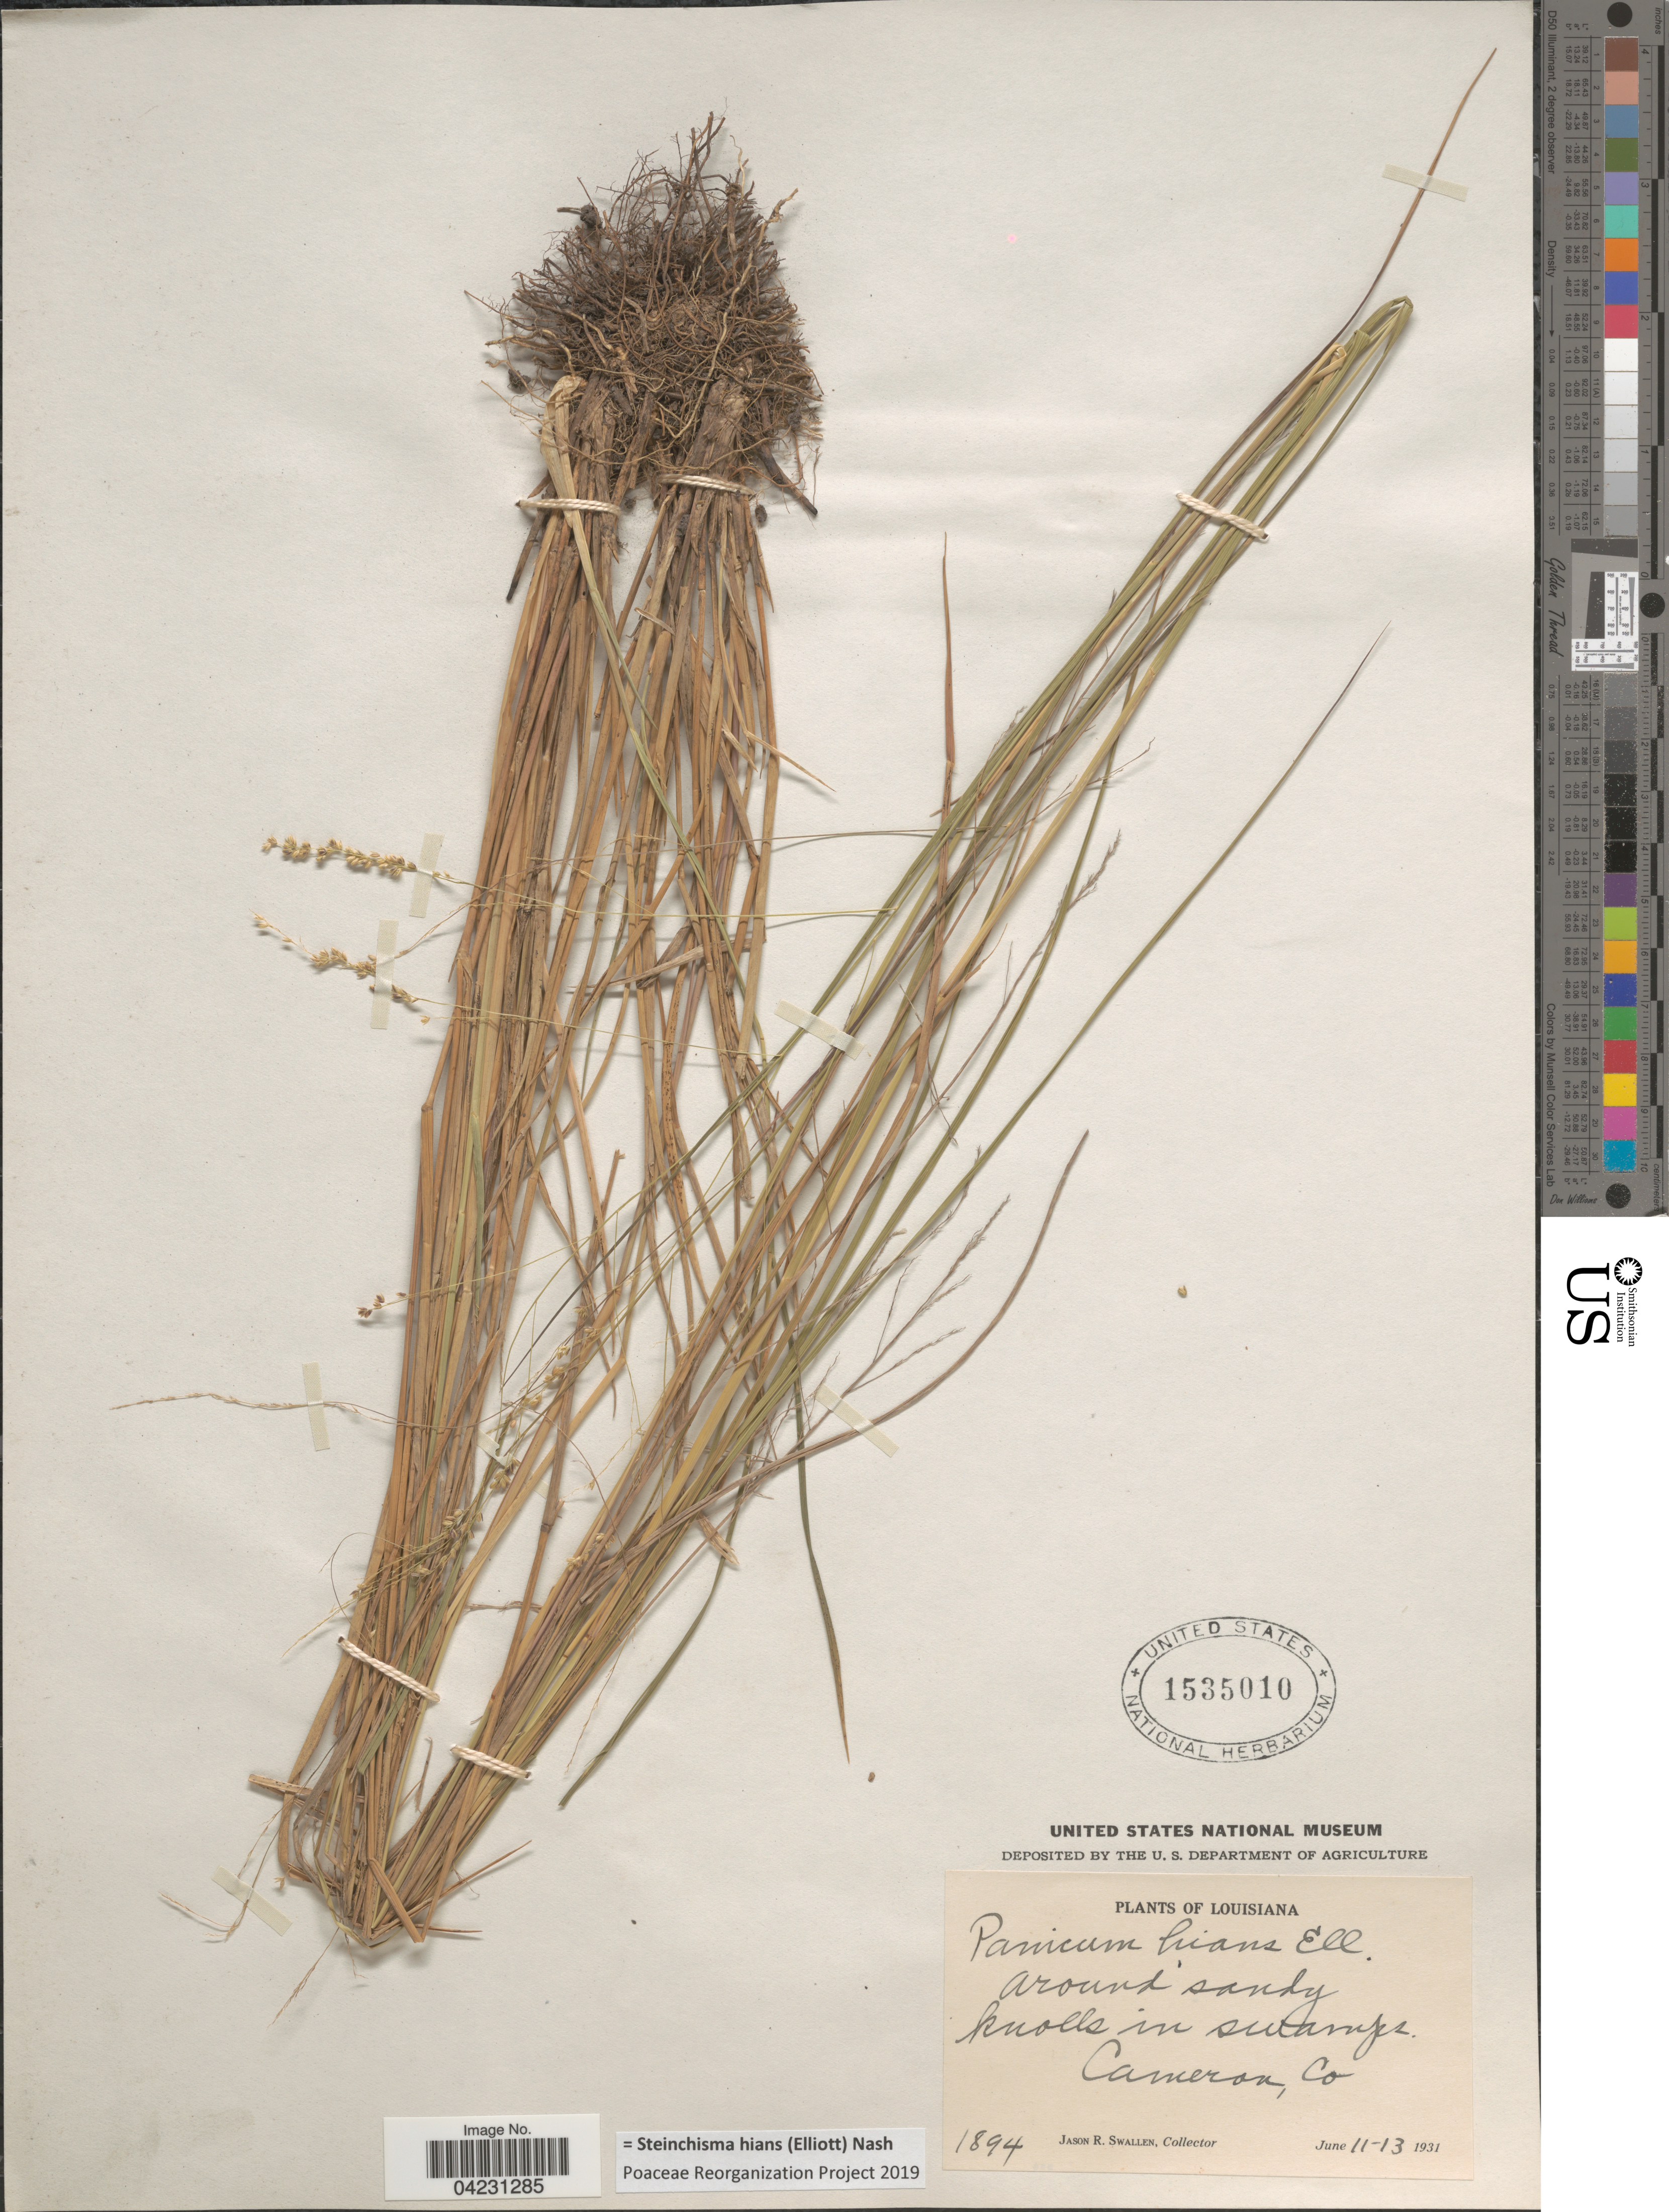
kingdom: Plantae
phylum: Tracheophyta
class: Liliopsida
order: Poales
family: Poaceae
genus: Steinchisma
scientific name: Steinchisma hians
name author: (Elliott) Nash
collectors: J. R. Swallen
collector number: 1894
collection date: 1931-06-11/1931-06-13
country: United States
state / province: Louisiana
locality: Around sandy knolls in swamps, Cameron Co.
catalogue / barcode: US 1535010